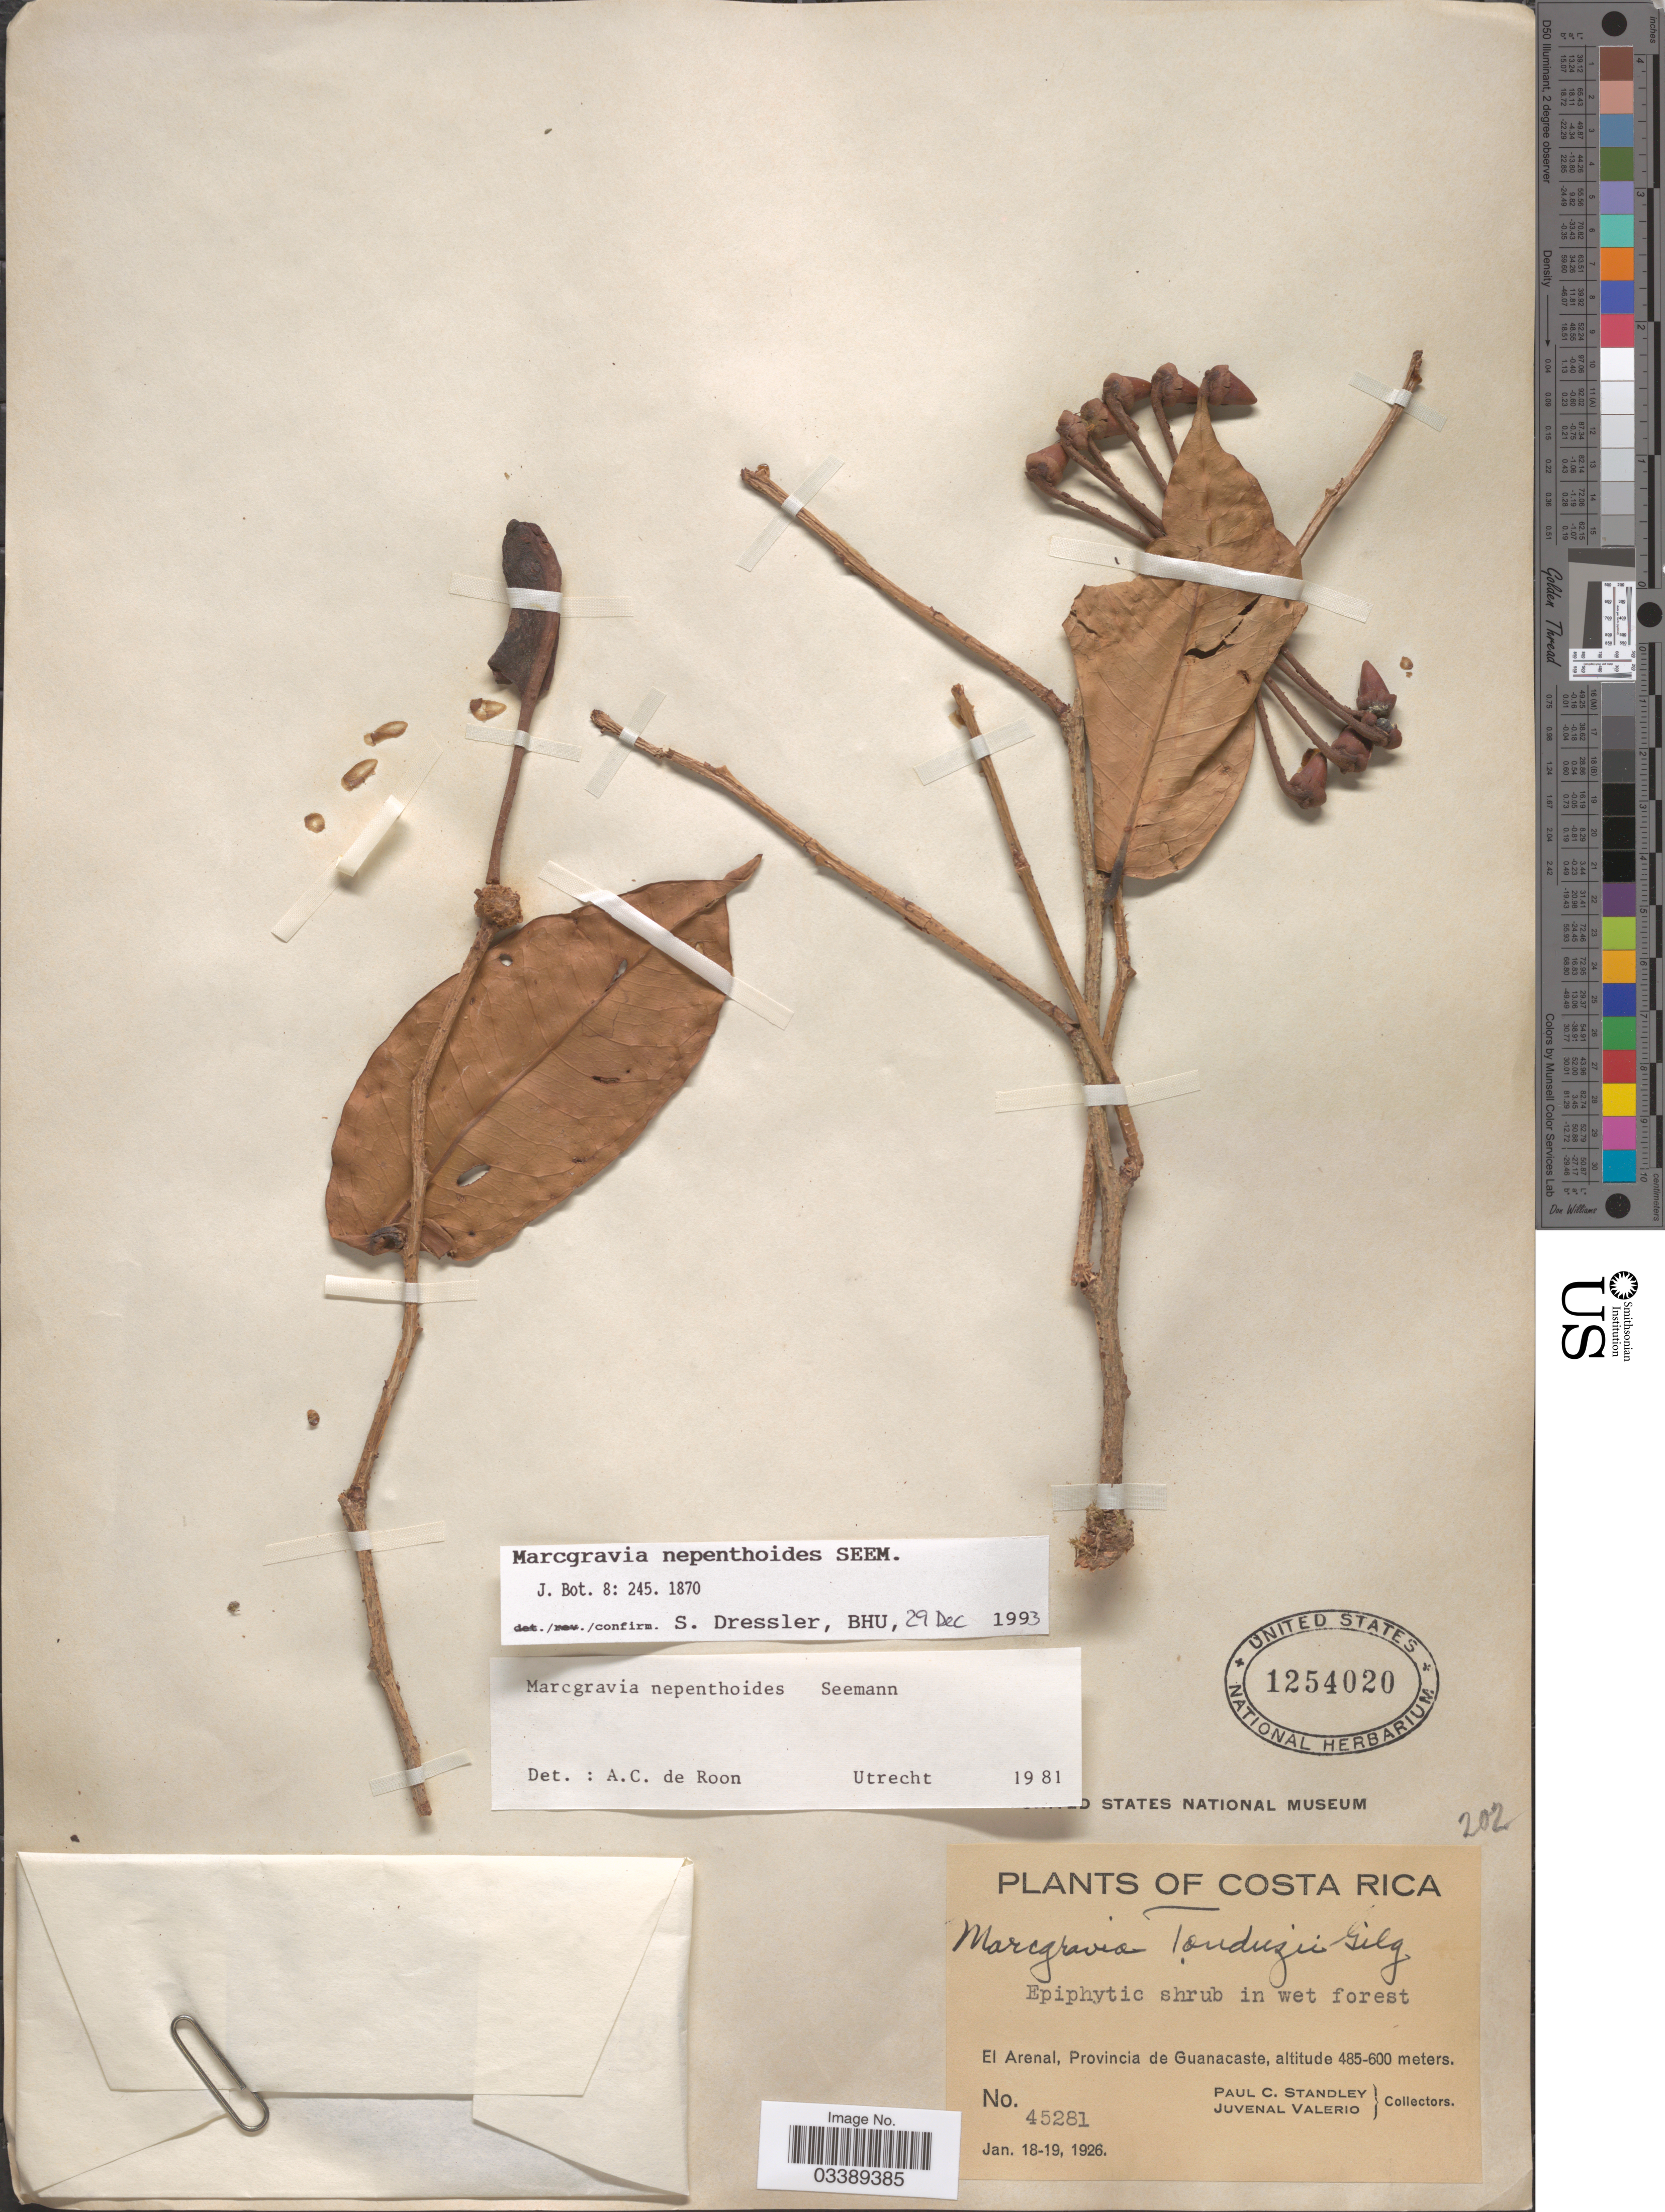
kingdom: Plantae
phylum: Tracheophyta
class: Magnoliopsida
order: Ericales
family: Marcgraviaceae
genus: Marcgravia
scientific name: Marcgravia nepenthoides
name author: Seem.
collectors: P. C. Standley & J. Valerio R.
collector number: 45281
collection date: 1926-01-18/1926-01-19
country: Costa Rica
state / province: Guanacaste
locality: El Arenal.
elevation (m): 485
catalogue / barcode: US 1254020